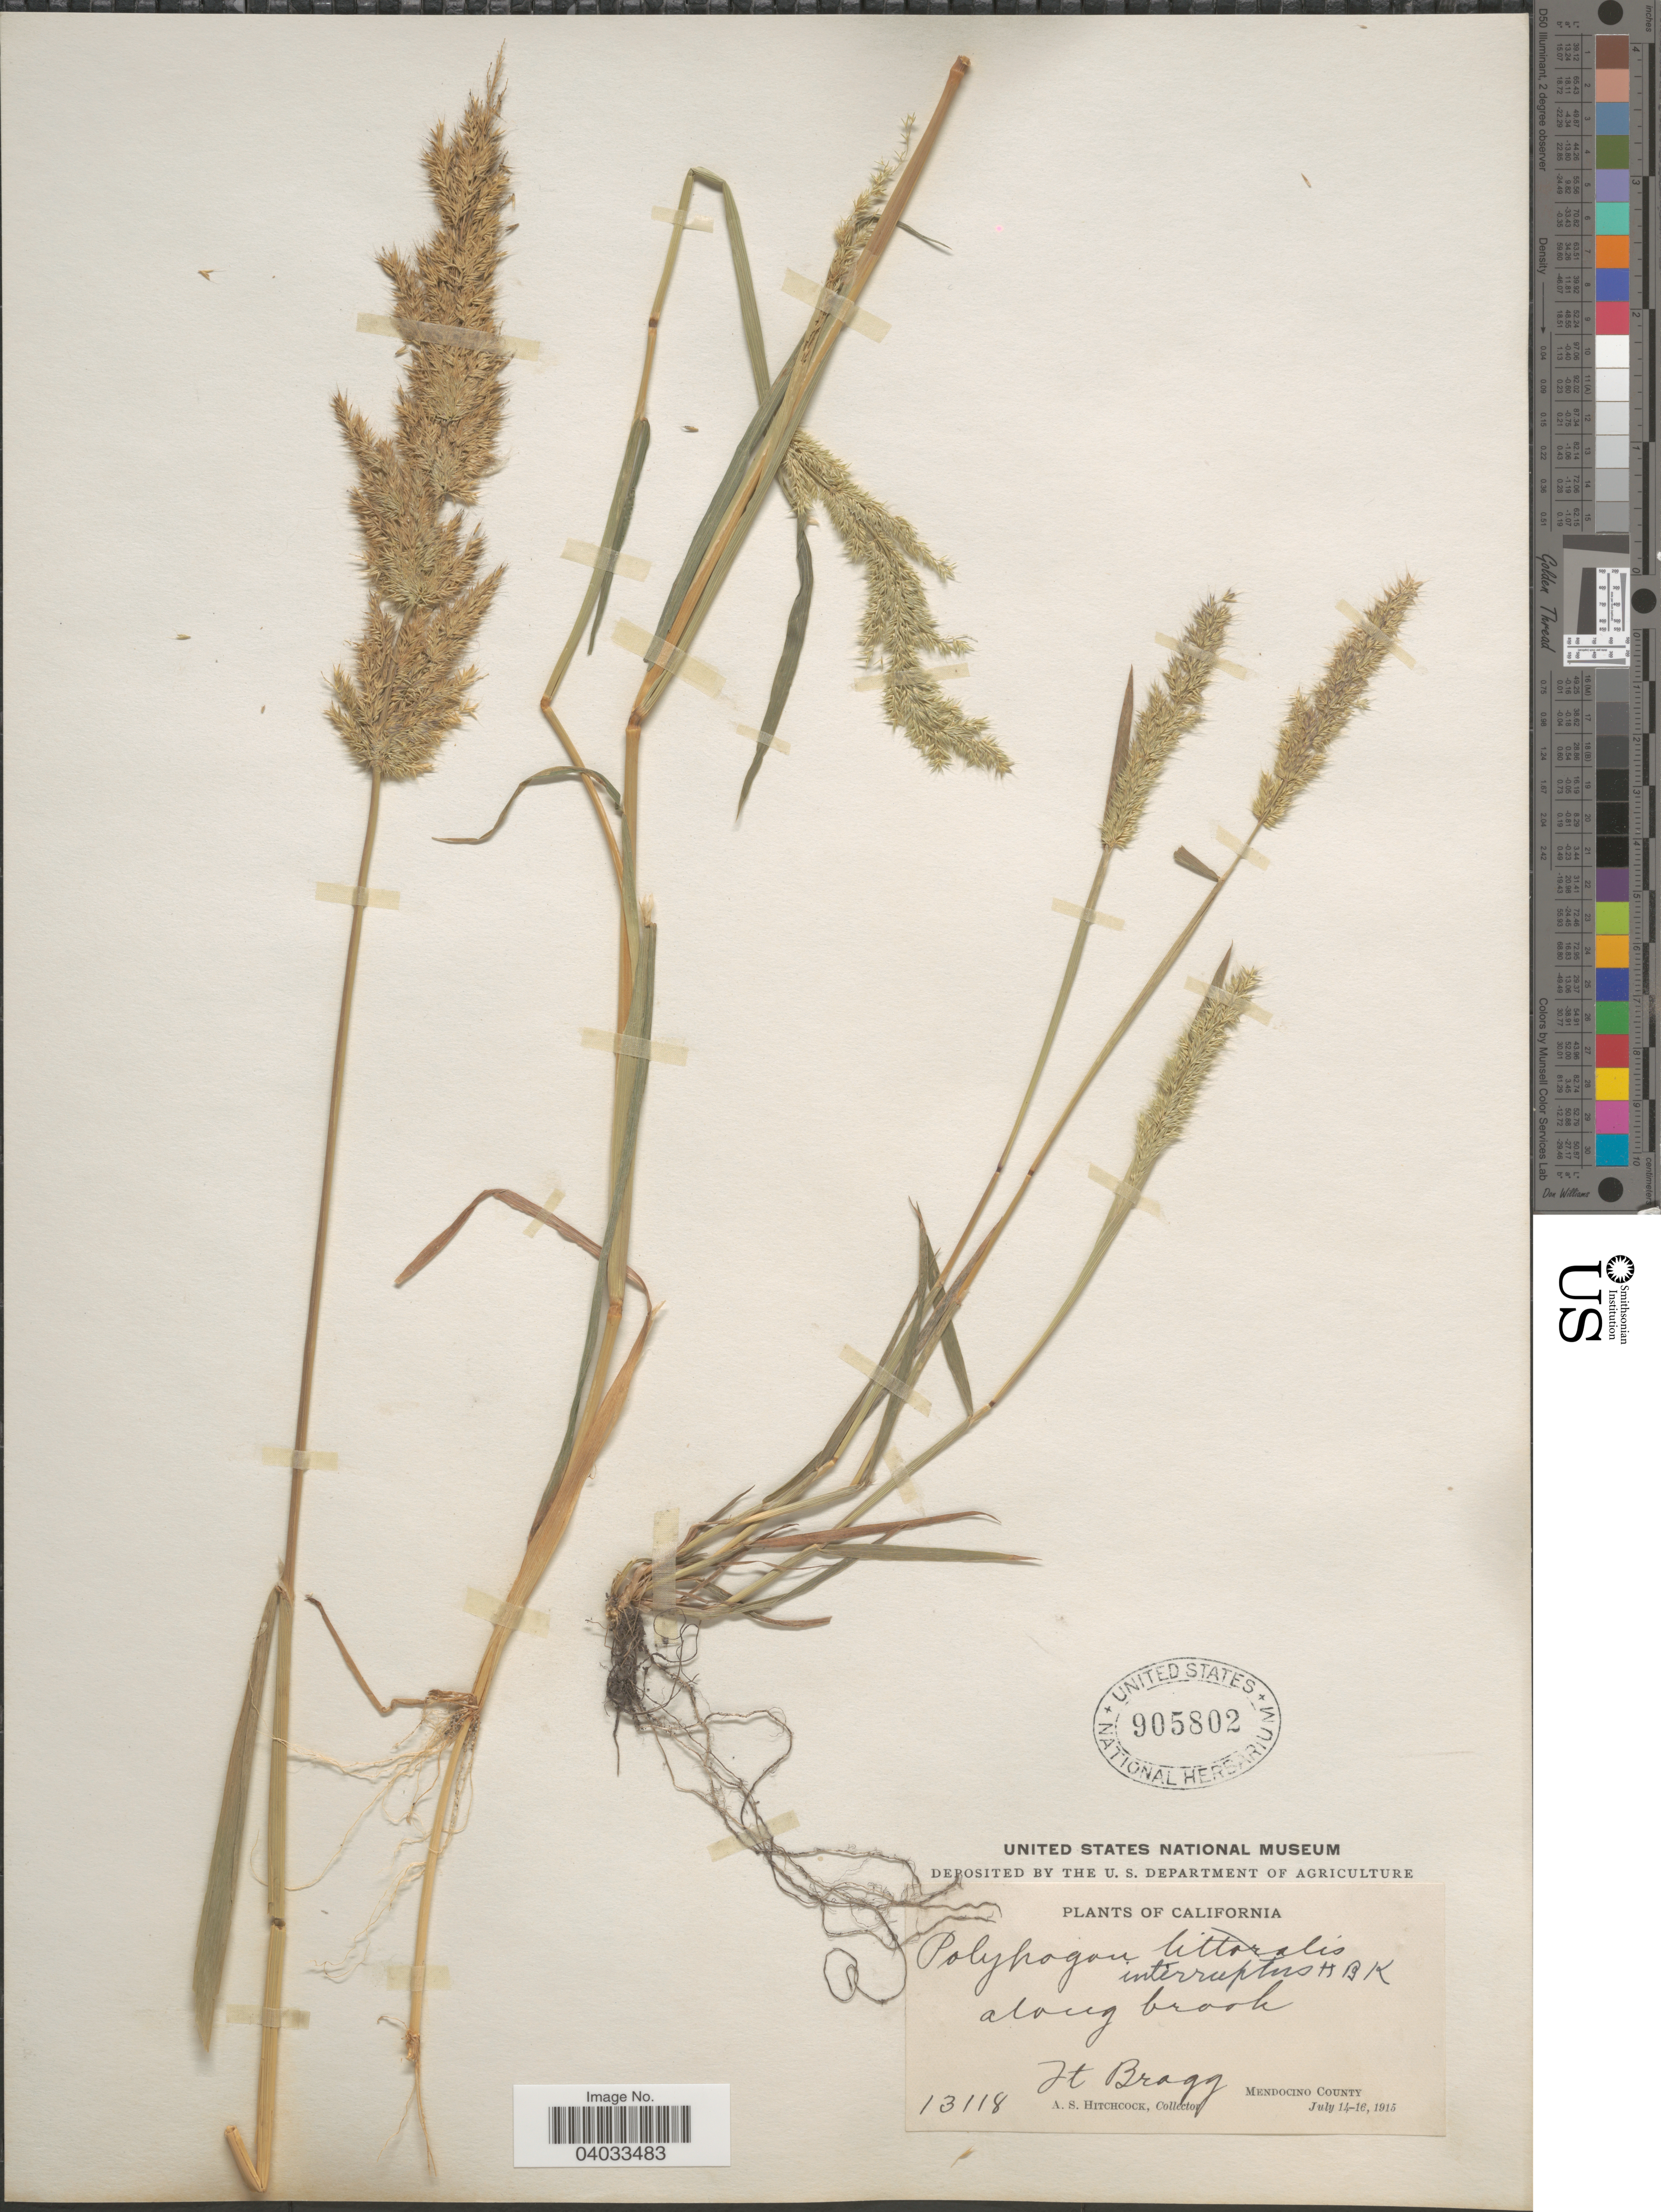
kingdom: Plantae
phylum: Tracheophyta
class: Liliopsida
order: Poales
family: Poaceae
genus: Polypogon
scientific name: Polypogon interruptus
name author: Kunth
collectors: A. S. Hitchcock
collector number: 13118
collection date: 1915-07-14/1915-07-16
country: United States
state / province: California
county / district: Mendocino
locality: Along brook. Ft Bragg. Mendocino County.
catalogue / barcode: US 905802